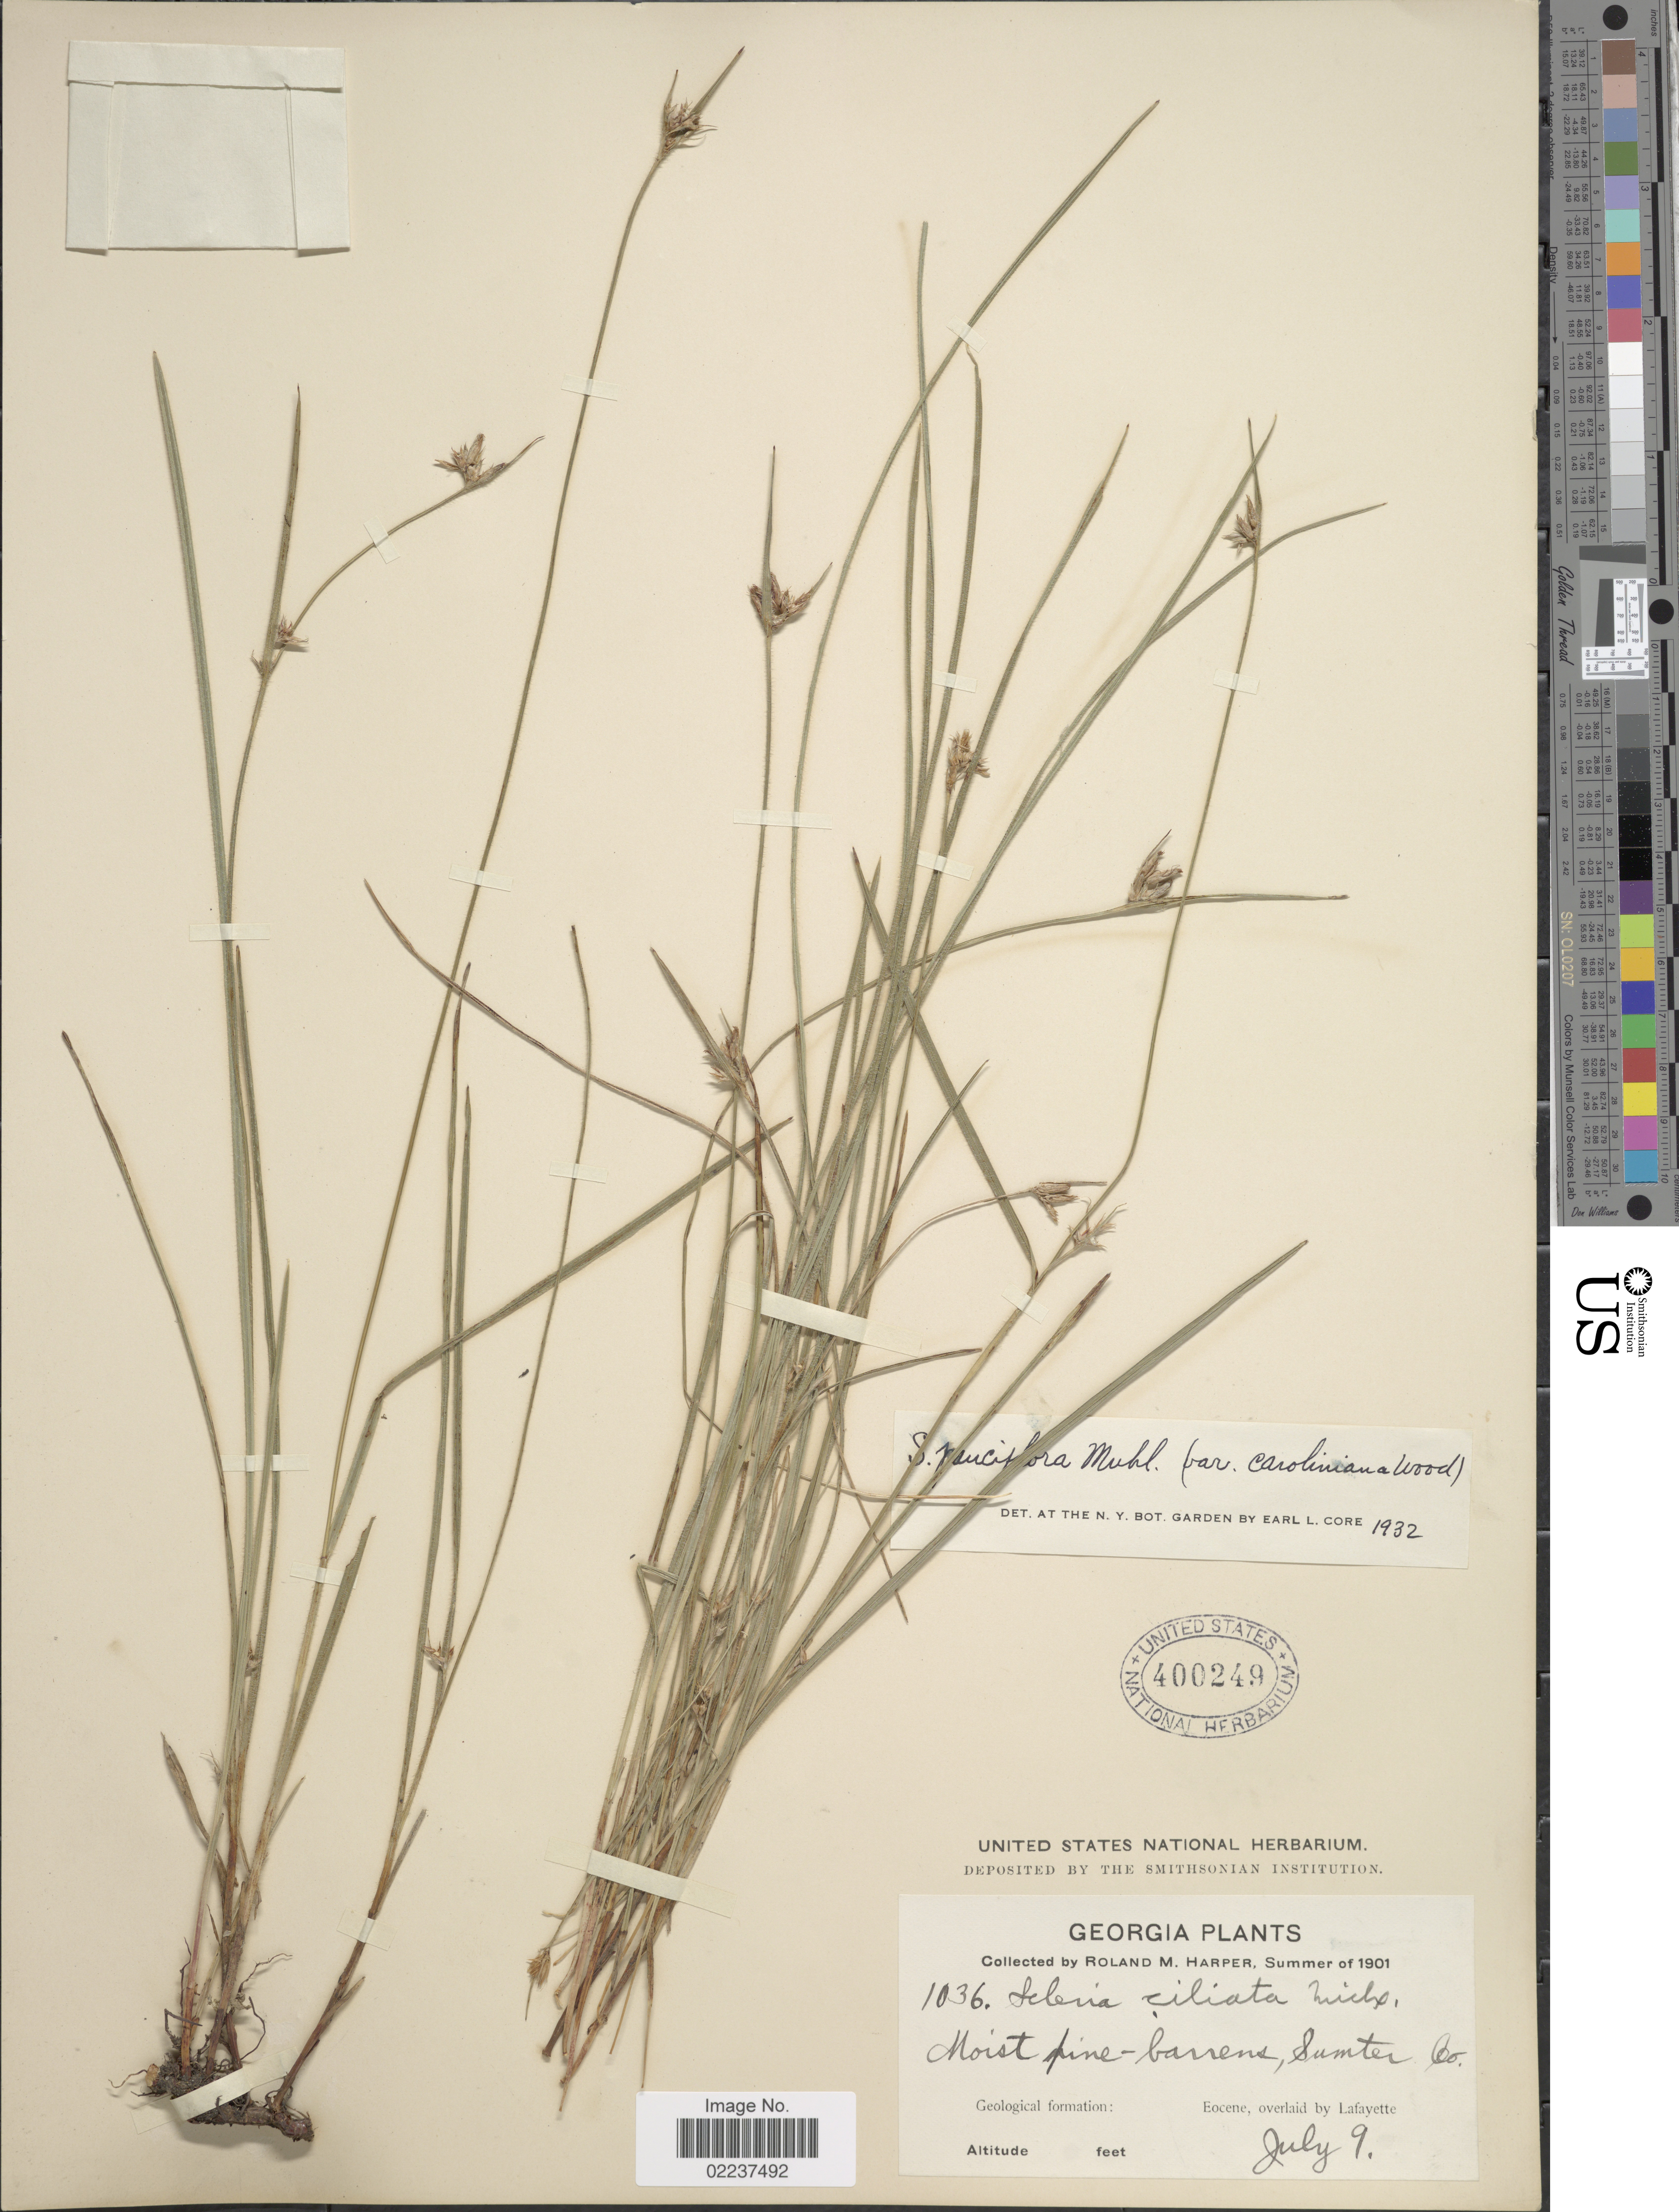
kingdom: Plantae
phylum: Tracheophyta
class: Liliopsida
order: Poales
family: Cyperaceae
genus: Scleria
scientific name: Scleria pauciflora var. caroliniana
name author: (Willd.) Alph. Wood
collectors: R. M. Harper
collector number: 1036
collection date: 1901-07-09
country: United States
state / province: Georgia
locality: Sumter Co.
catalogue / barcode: US 400249